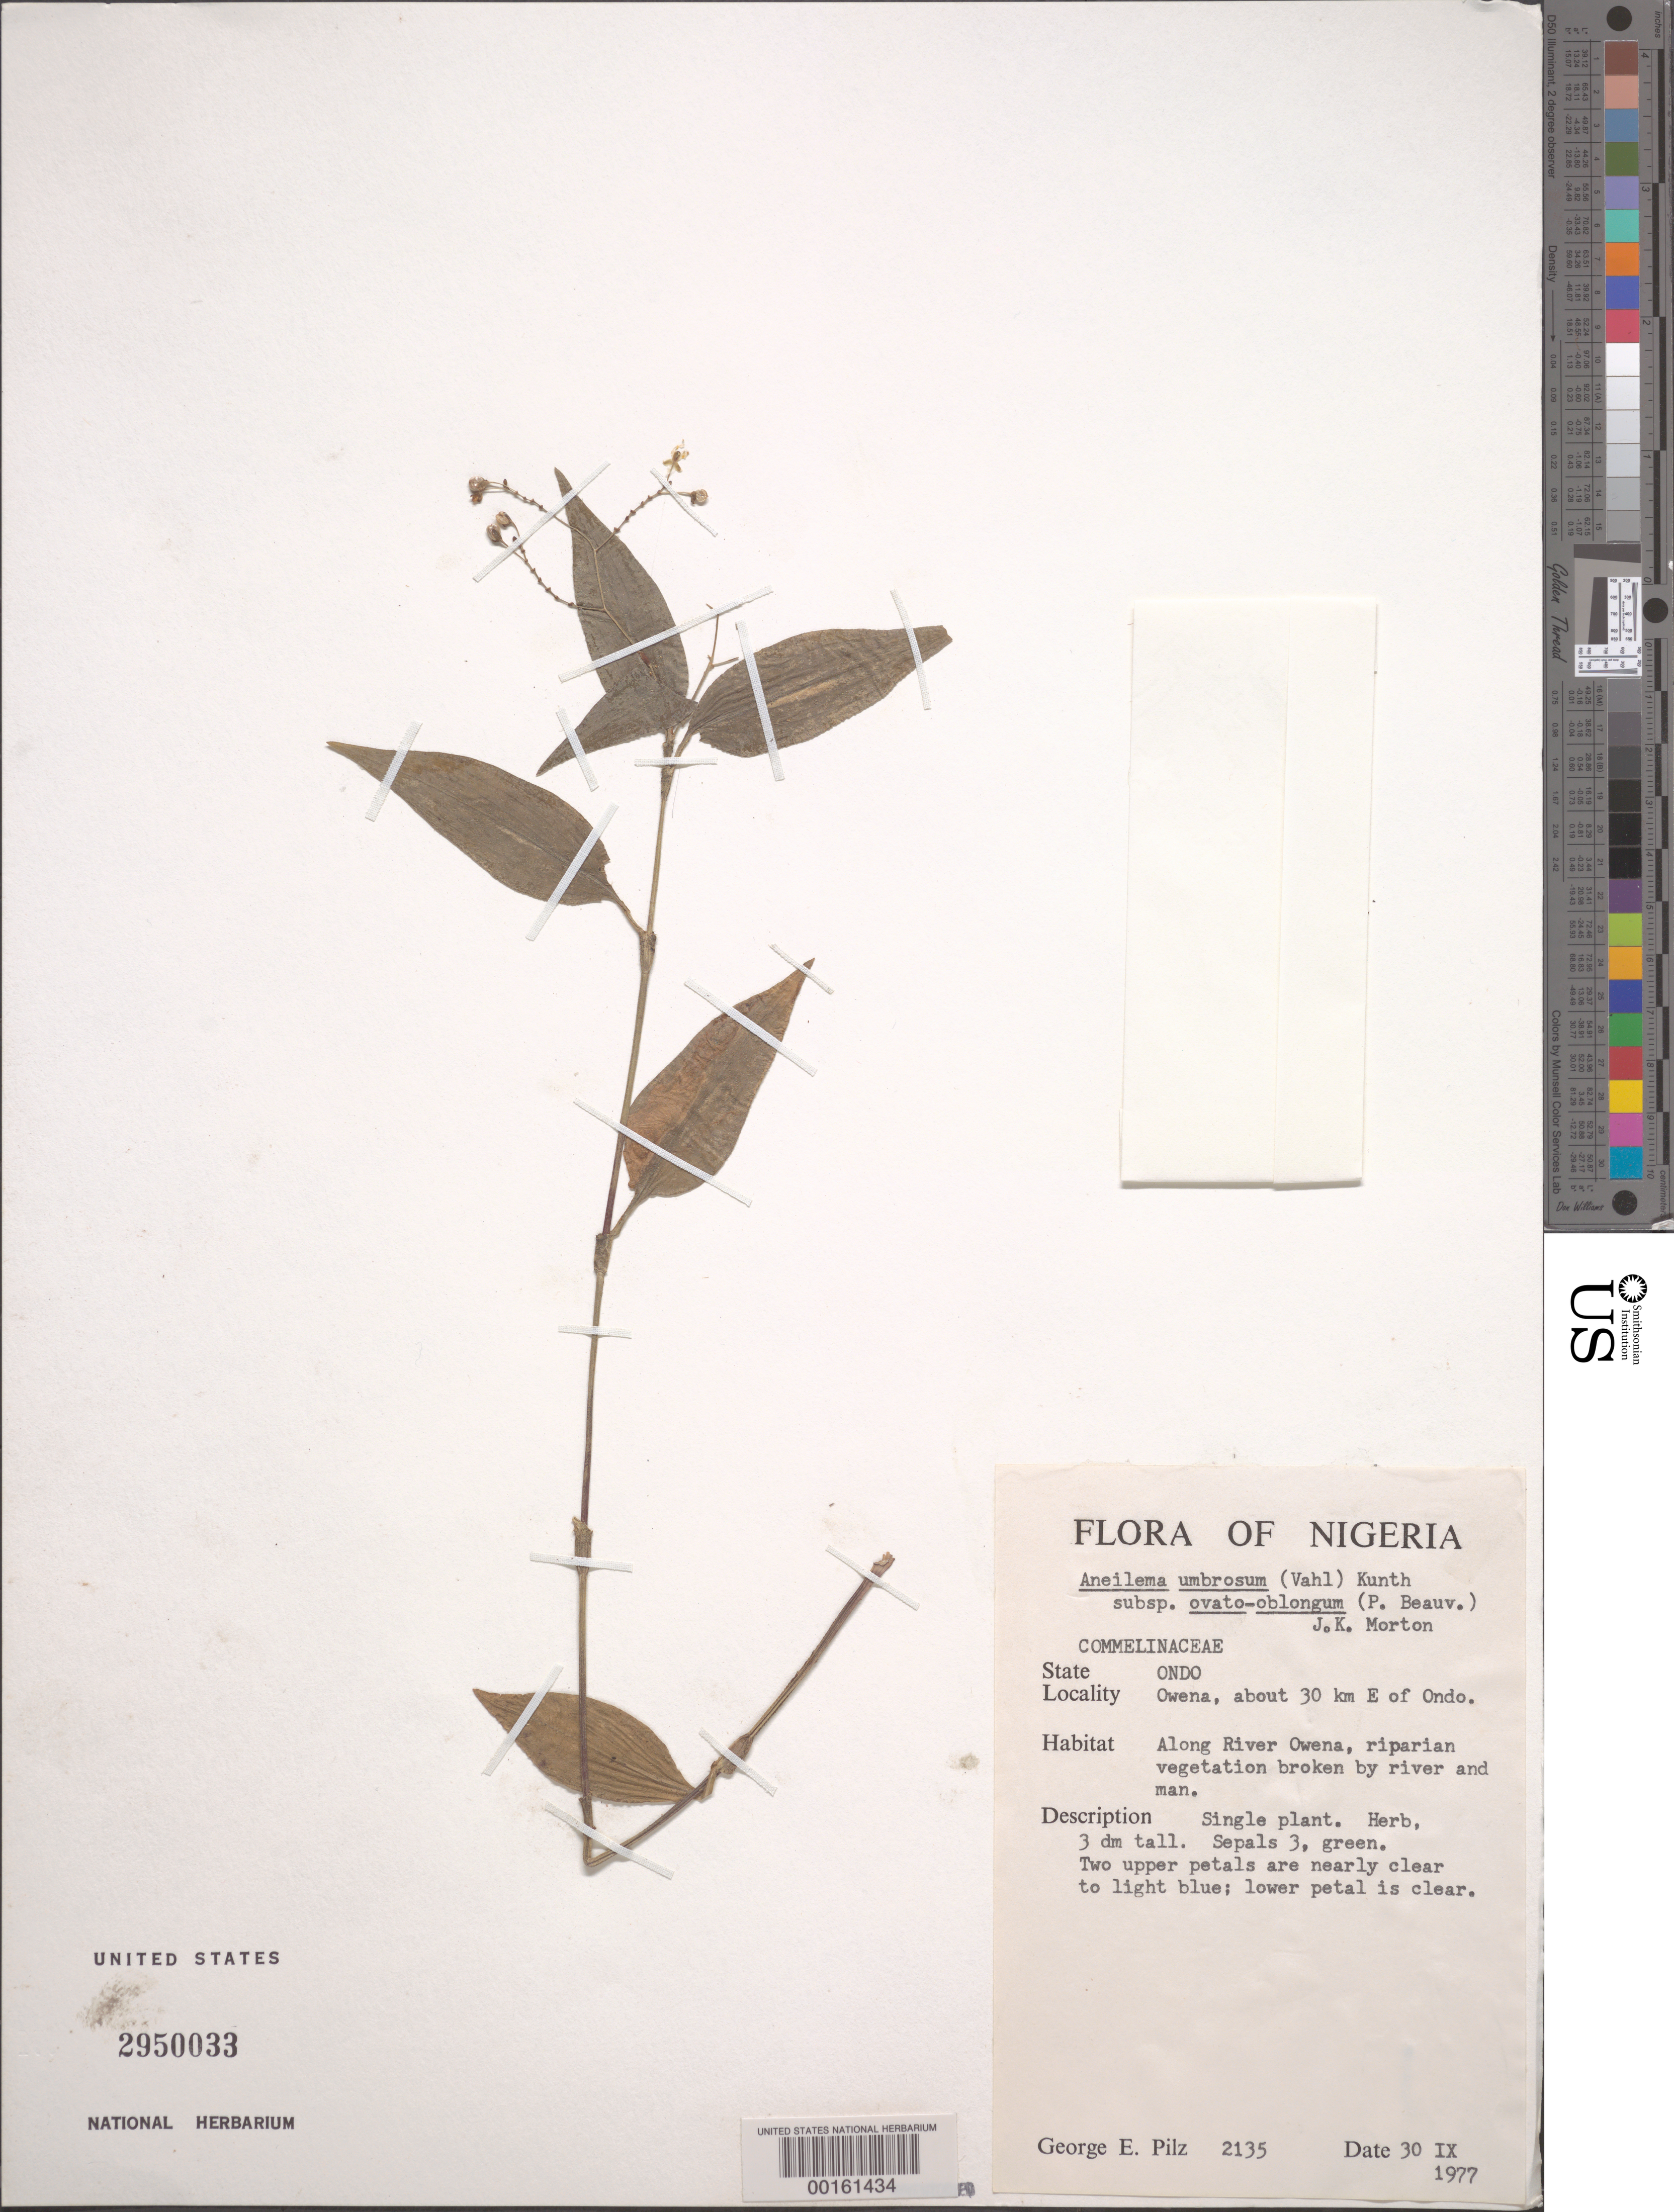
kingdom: Plantae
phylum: Tracheophyta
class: Liliopsida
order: Commelinales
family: Commelinaceae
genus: Aneilema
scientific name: Aneilema umbrosum subsp. ovato-oblongum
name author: (P. Beauv.) J.K. Morton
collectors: G. E. Pilz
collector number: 2135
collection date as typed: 30 Sep 1977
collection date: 1977-09-30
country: Nigeria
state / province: Lagos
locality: Owena, e of ondo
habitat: Riverbank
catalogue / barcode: US 2950033